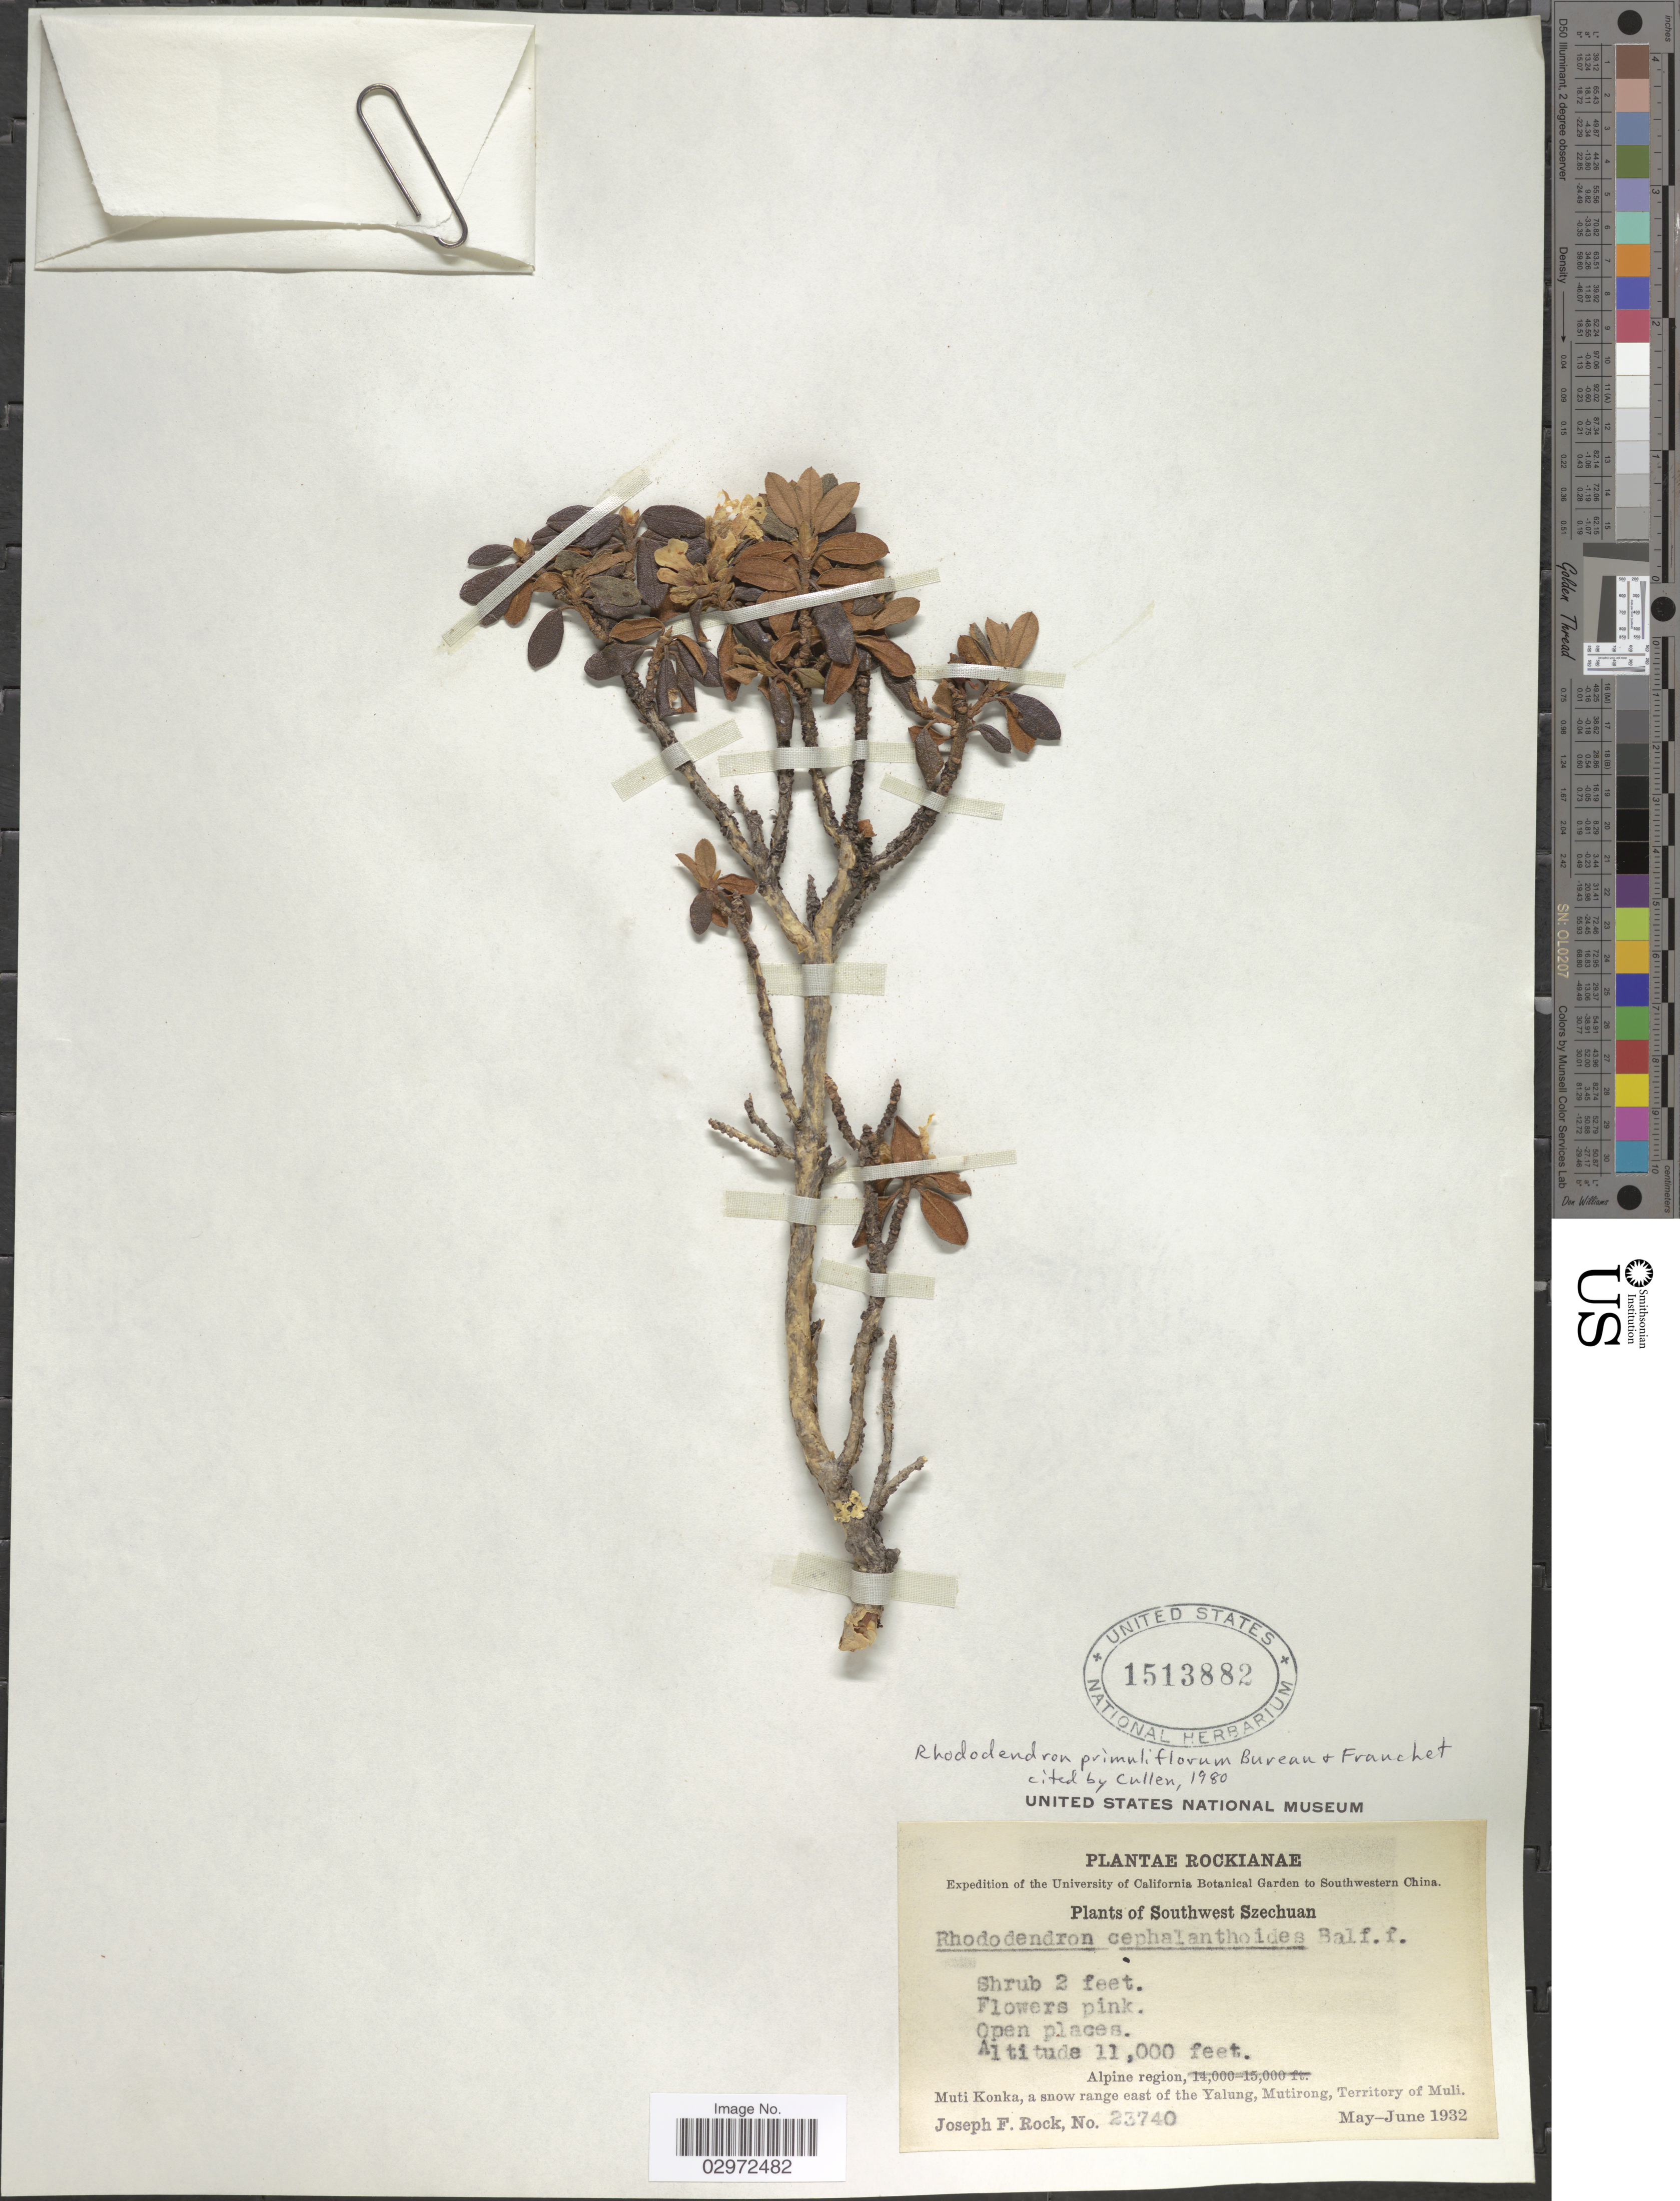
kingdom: Plantae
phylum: Tracheophyta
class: Magnoliopsida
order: Ericales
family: Ericaceae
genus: Rhododendron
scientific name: Rhododendron primuliflorum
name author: É. Bureau & Franch.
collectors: J. F. Rock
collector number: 23740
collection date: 1932-05/1932-06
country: China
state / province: Sichuan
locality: Southwest Szechuan, Muti Konka, a snow range east of The Yalung, Mutirong, Territory of Muli.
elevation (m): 3353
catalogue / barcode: US 1513882